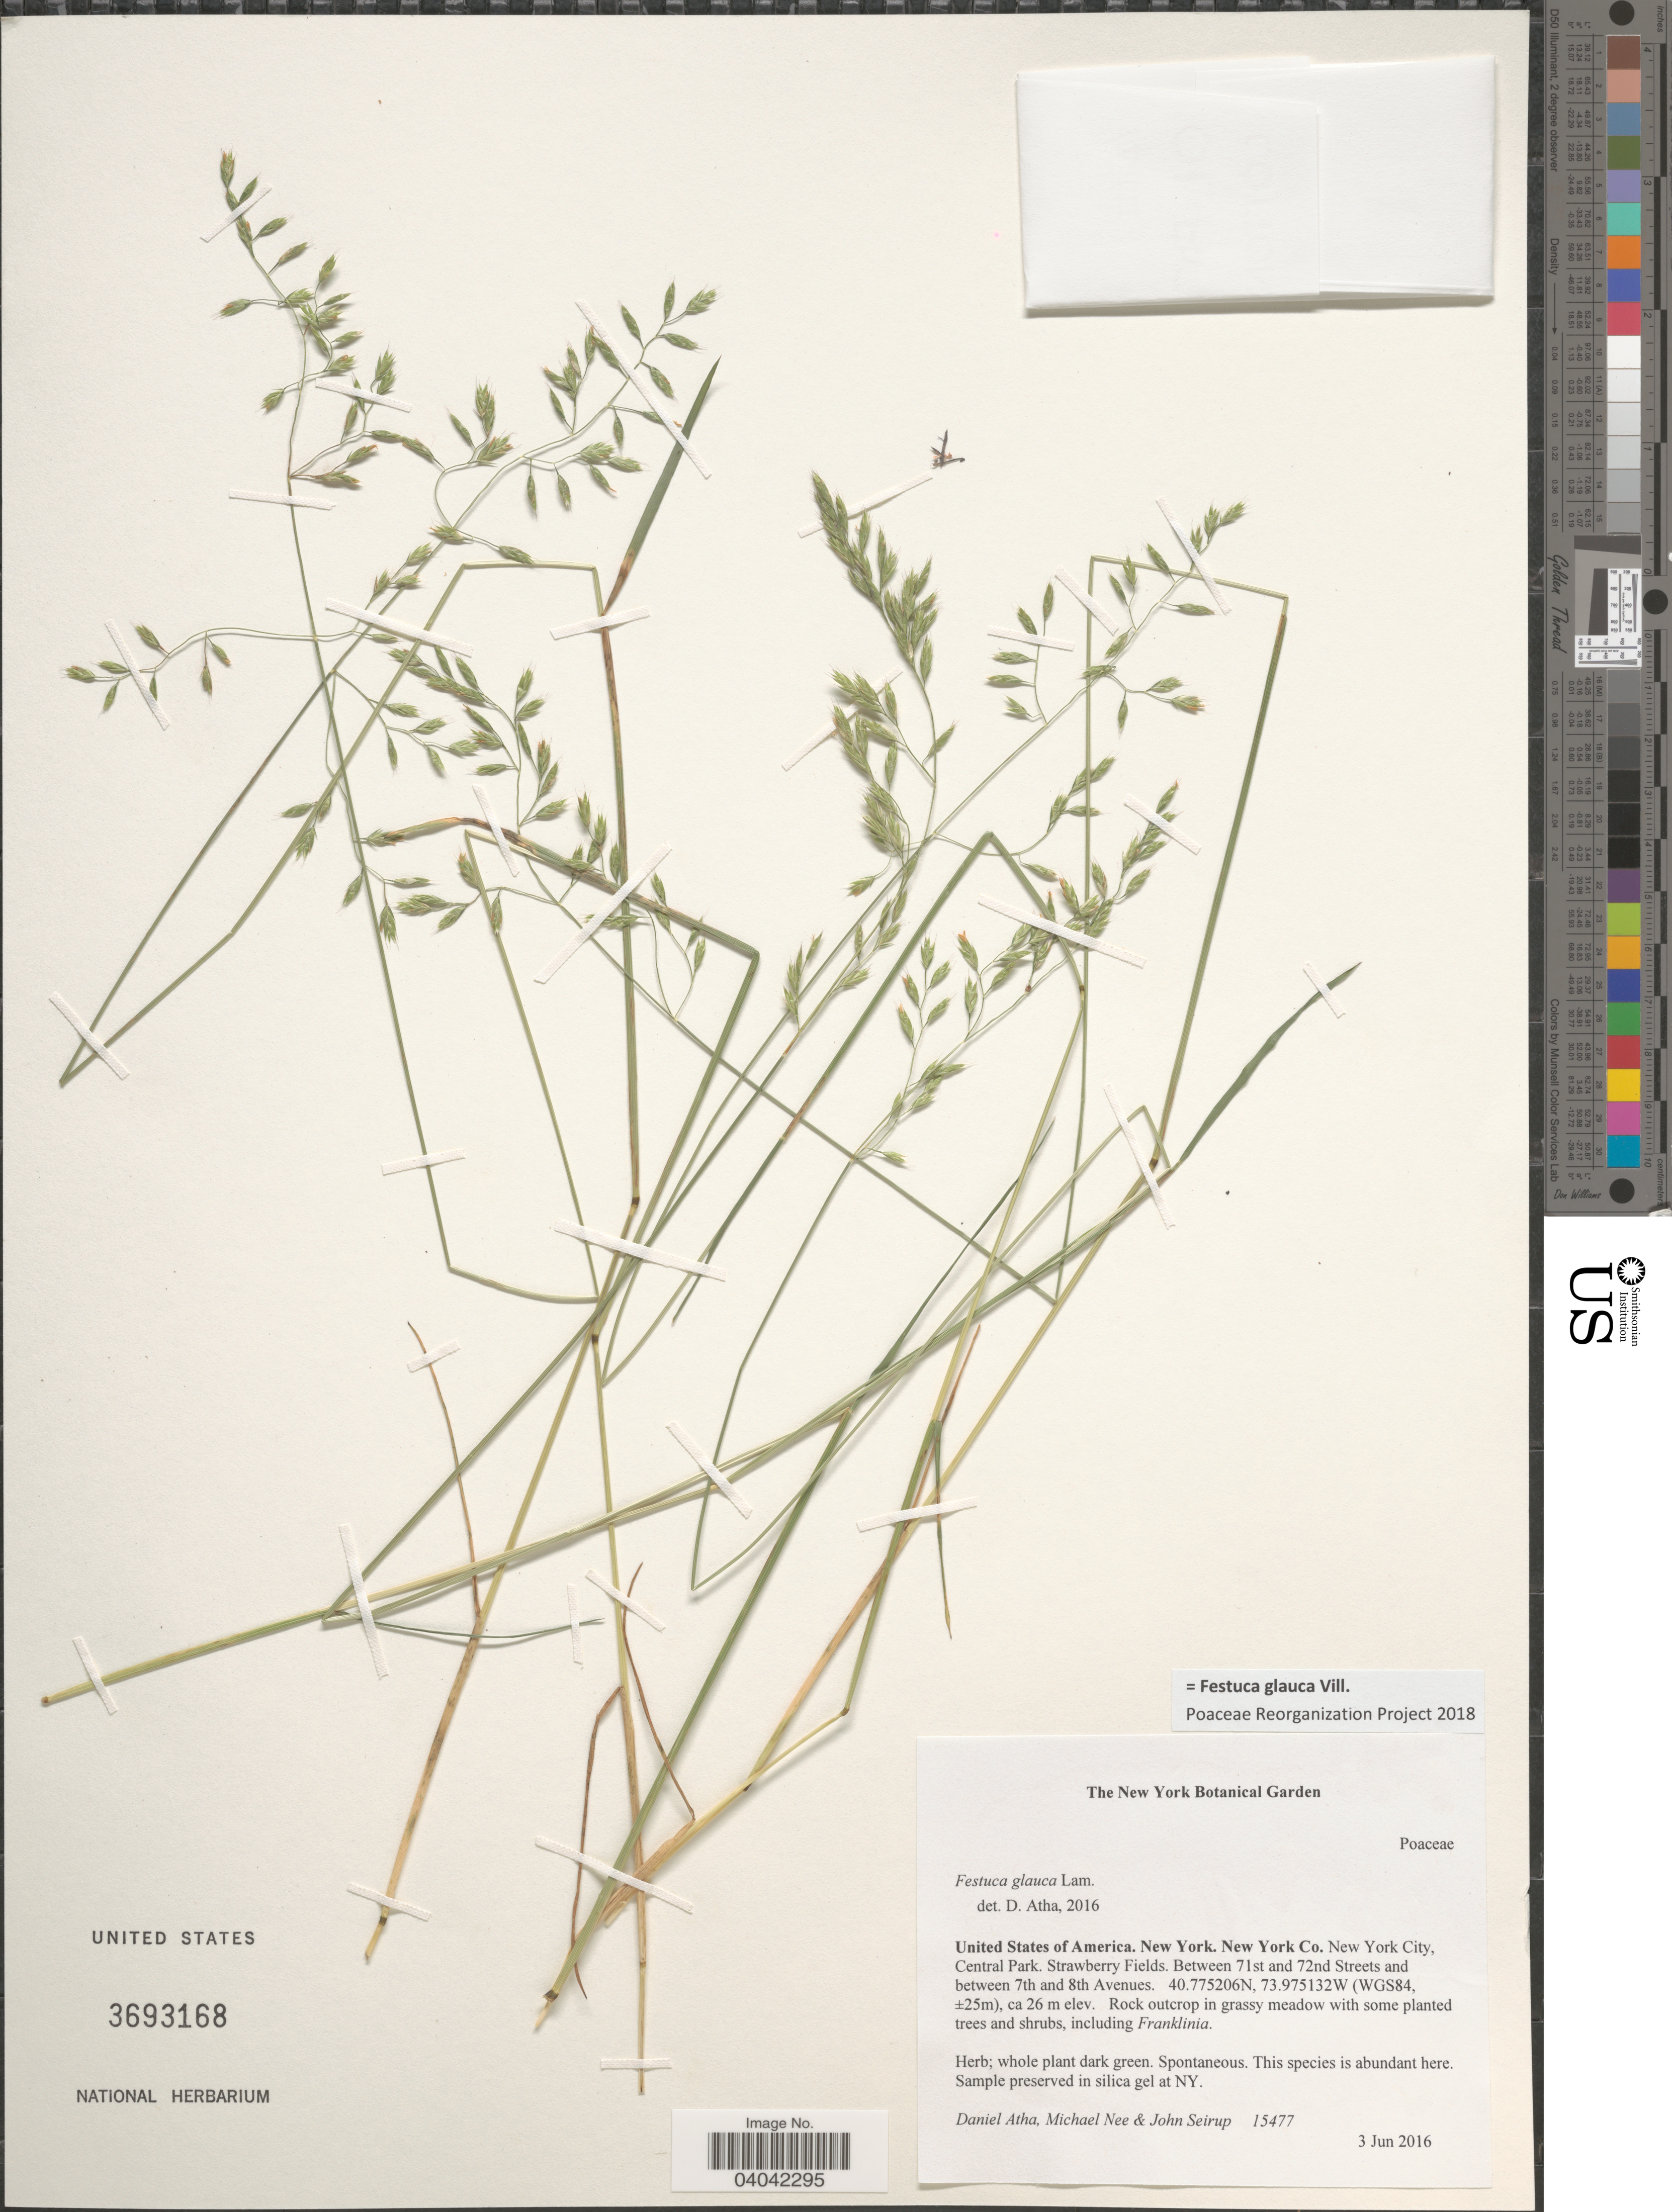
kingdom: Plantae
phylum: Tracheophyta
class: Liliopsida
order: Poales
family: Poaceae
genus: Festuca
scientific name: Festuca glauca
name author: Vill.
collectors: D. Atha, M. Nee & J. Seirup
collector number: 15477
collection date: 2016-06-03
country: United States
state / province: New York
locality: New York Co. New York City, Central Park. Strawberry Fields. Between 71st and 72nd Streets and between 7th and 8th Avenues. WGS84.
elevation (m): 26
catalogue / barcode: US 3693168